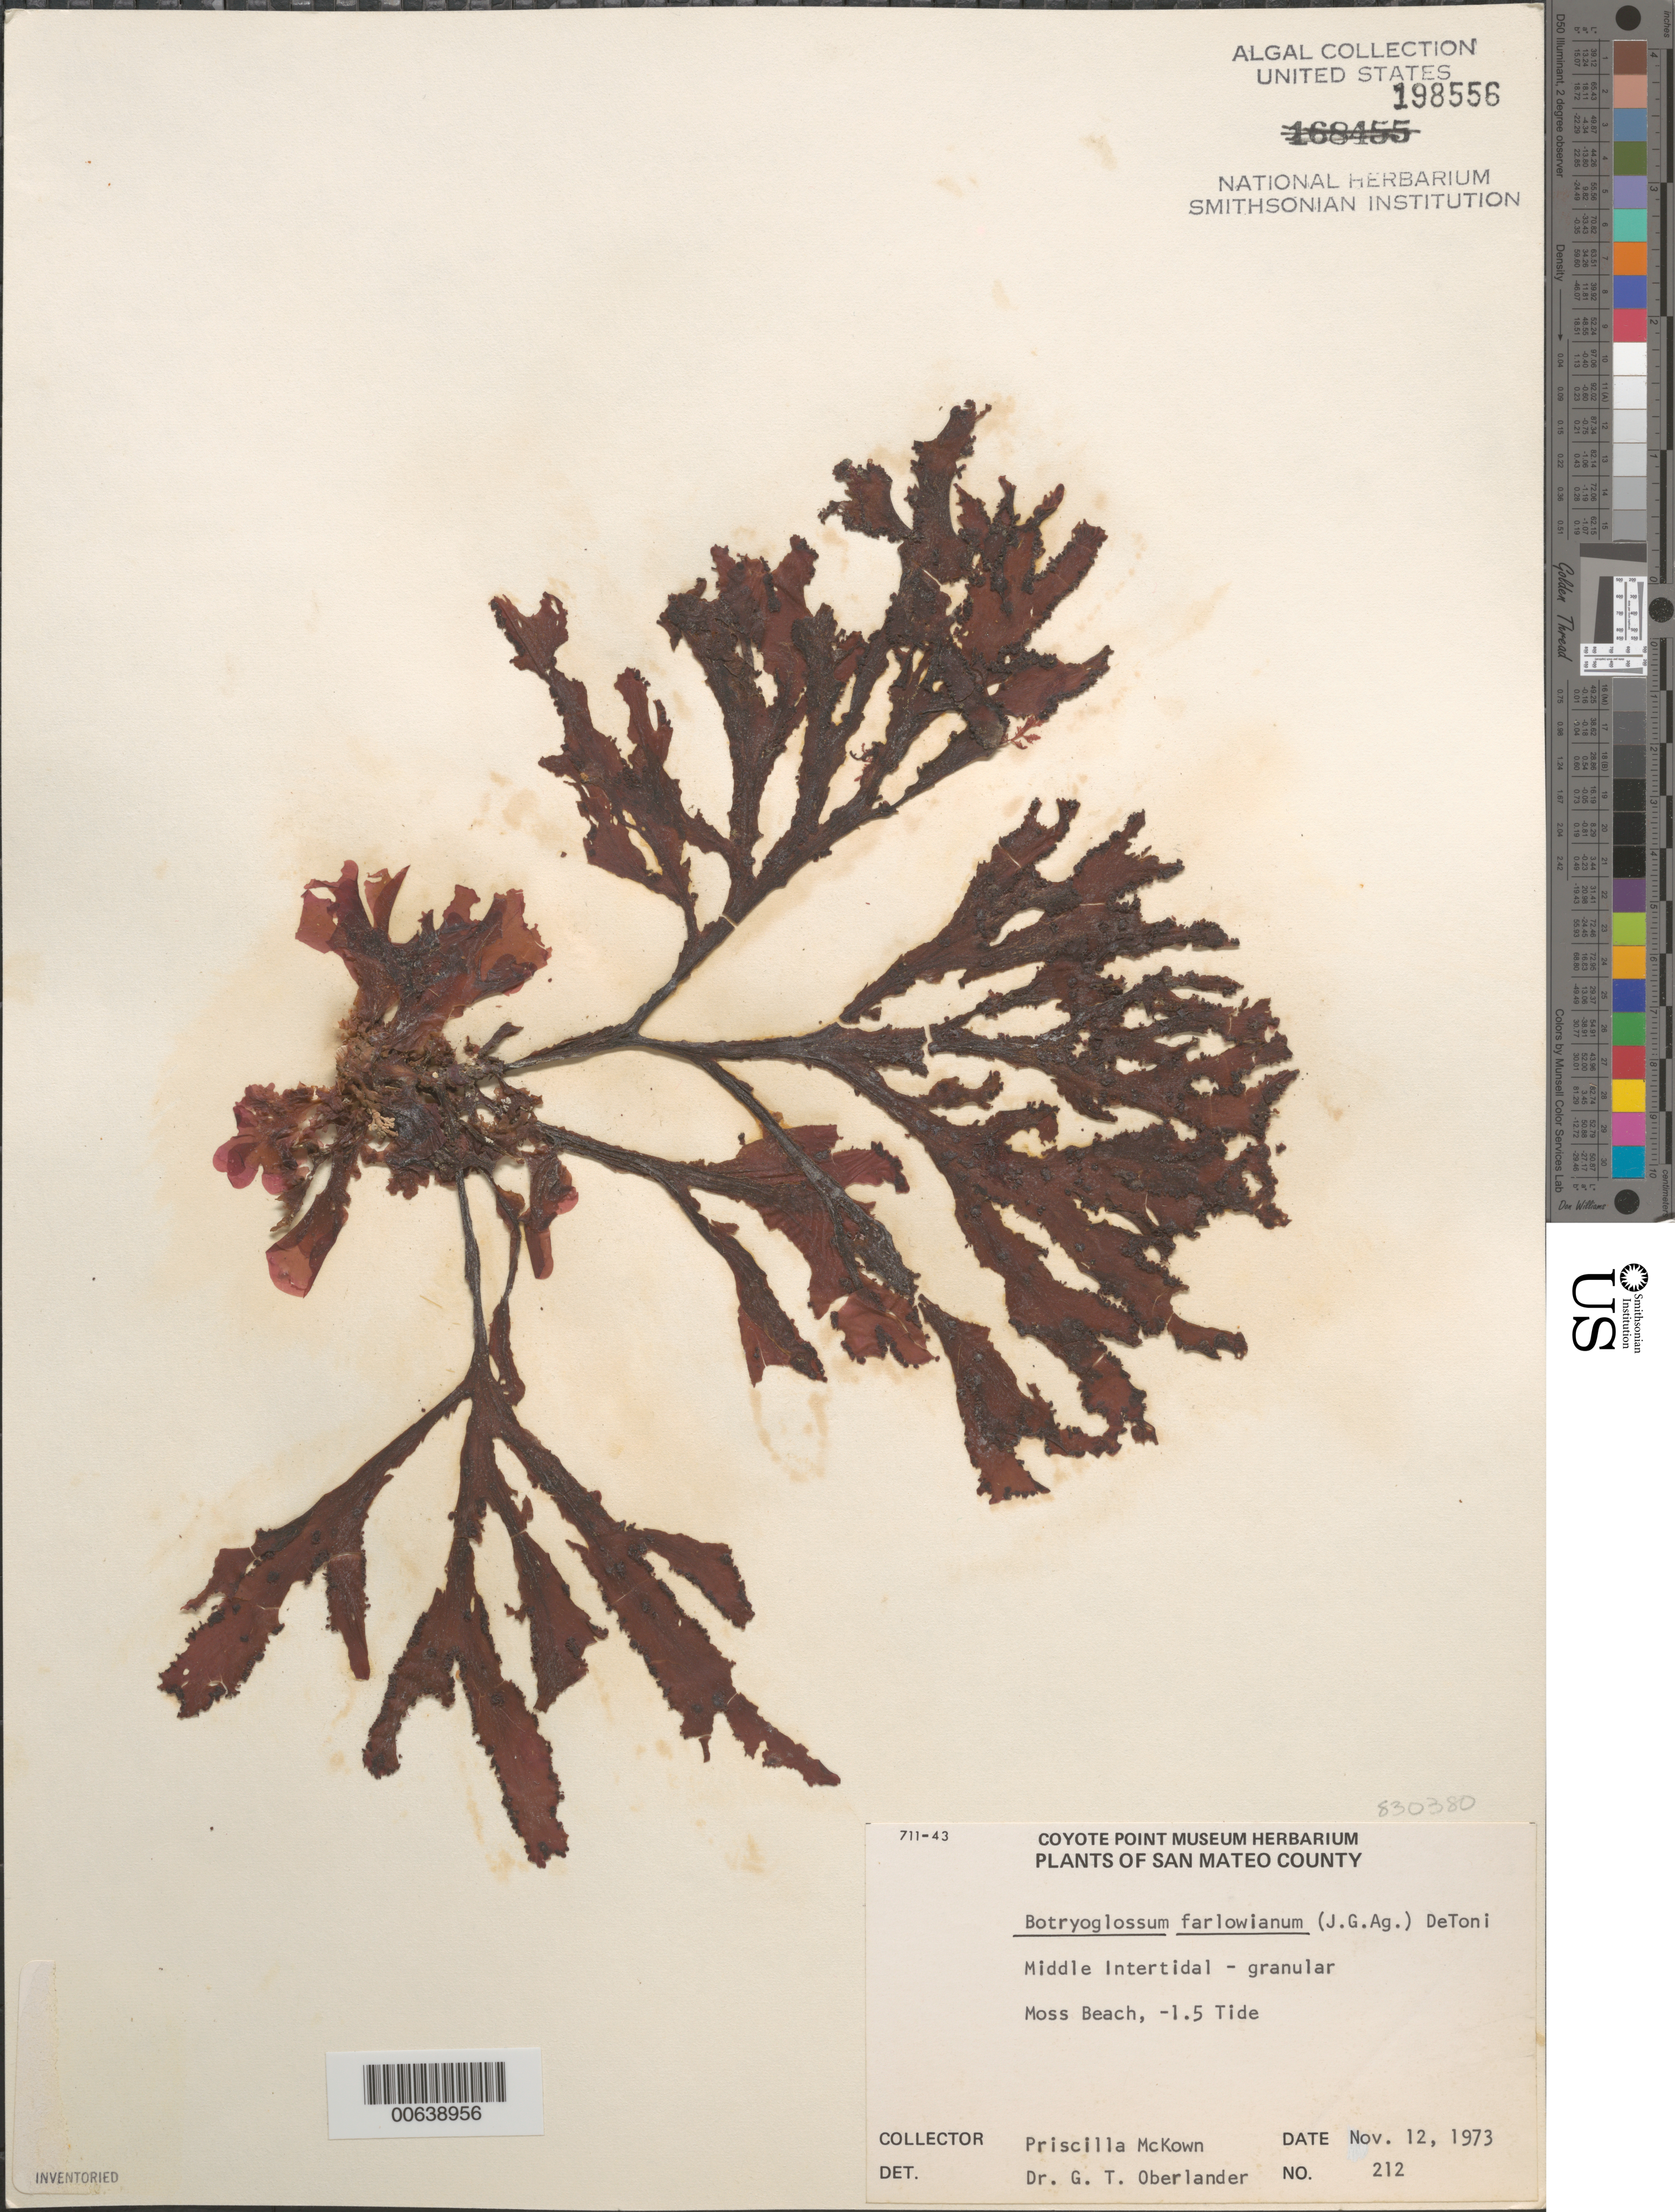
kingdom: Plantae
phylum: Rhodophyta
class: Florideophyceae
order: Ceramiales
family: Delesseriaceae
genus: Botryoglossum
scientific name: Botryoglossum farlowianum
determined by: Oberlander, G. T.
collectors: P. McKown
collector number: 212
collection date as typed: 12 Nov 1973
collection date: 1973-11-12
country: United States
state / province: California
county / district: San Mateo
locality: Moss Beach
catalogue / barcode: US 198556